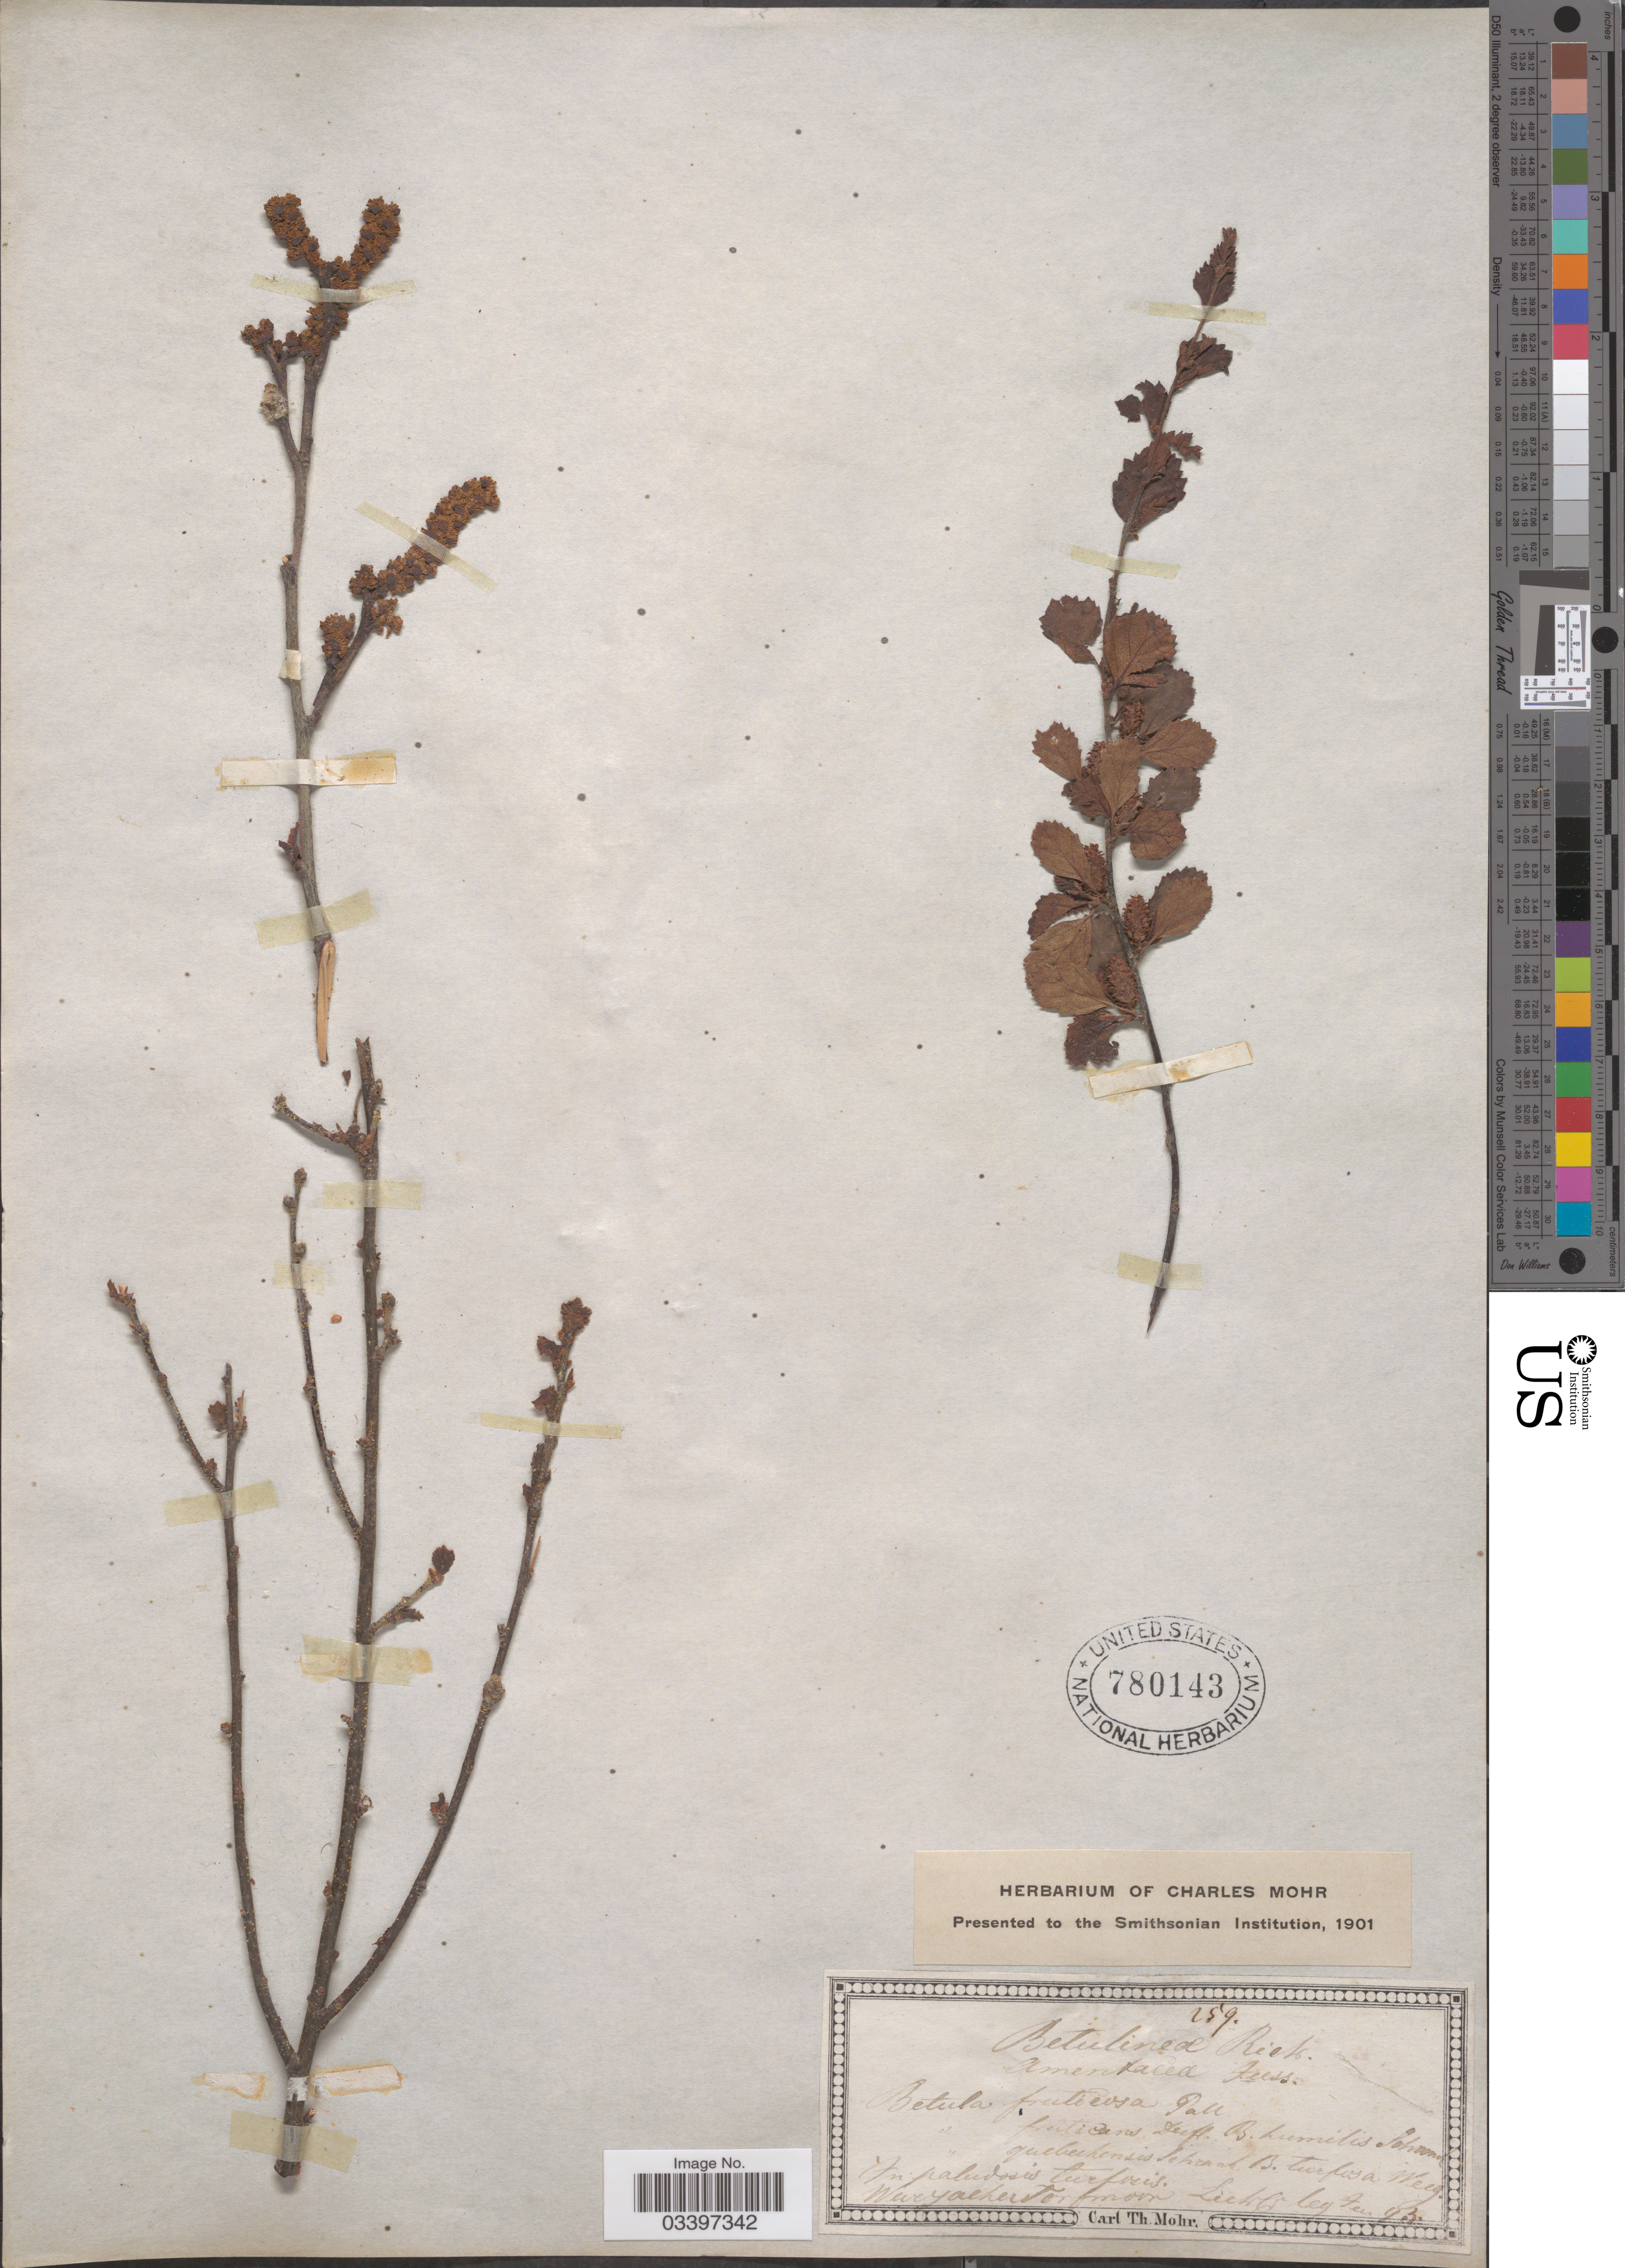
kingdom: Plantae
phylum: Tracheophyta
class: Magnoliopsida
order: Fagales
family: Betulaceae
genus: Betula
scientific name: Betula fruticosa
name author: Pall.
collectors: Mohr, C. T. (herbarium)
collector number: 259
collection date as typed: Transcribed d/m/y: /12/43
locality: Wuryalhersterfmoon Liewcs. [interpreted] [unsure placement]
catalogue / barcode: US 780143